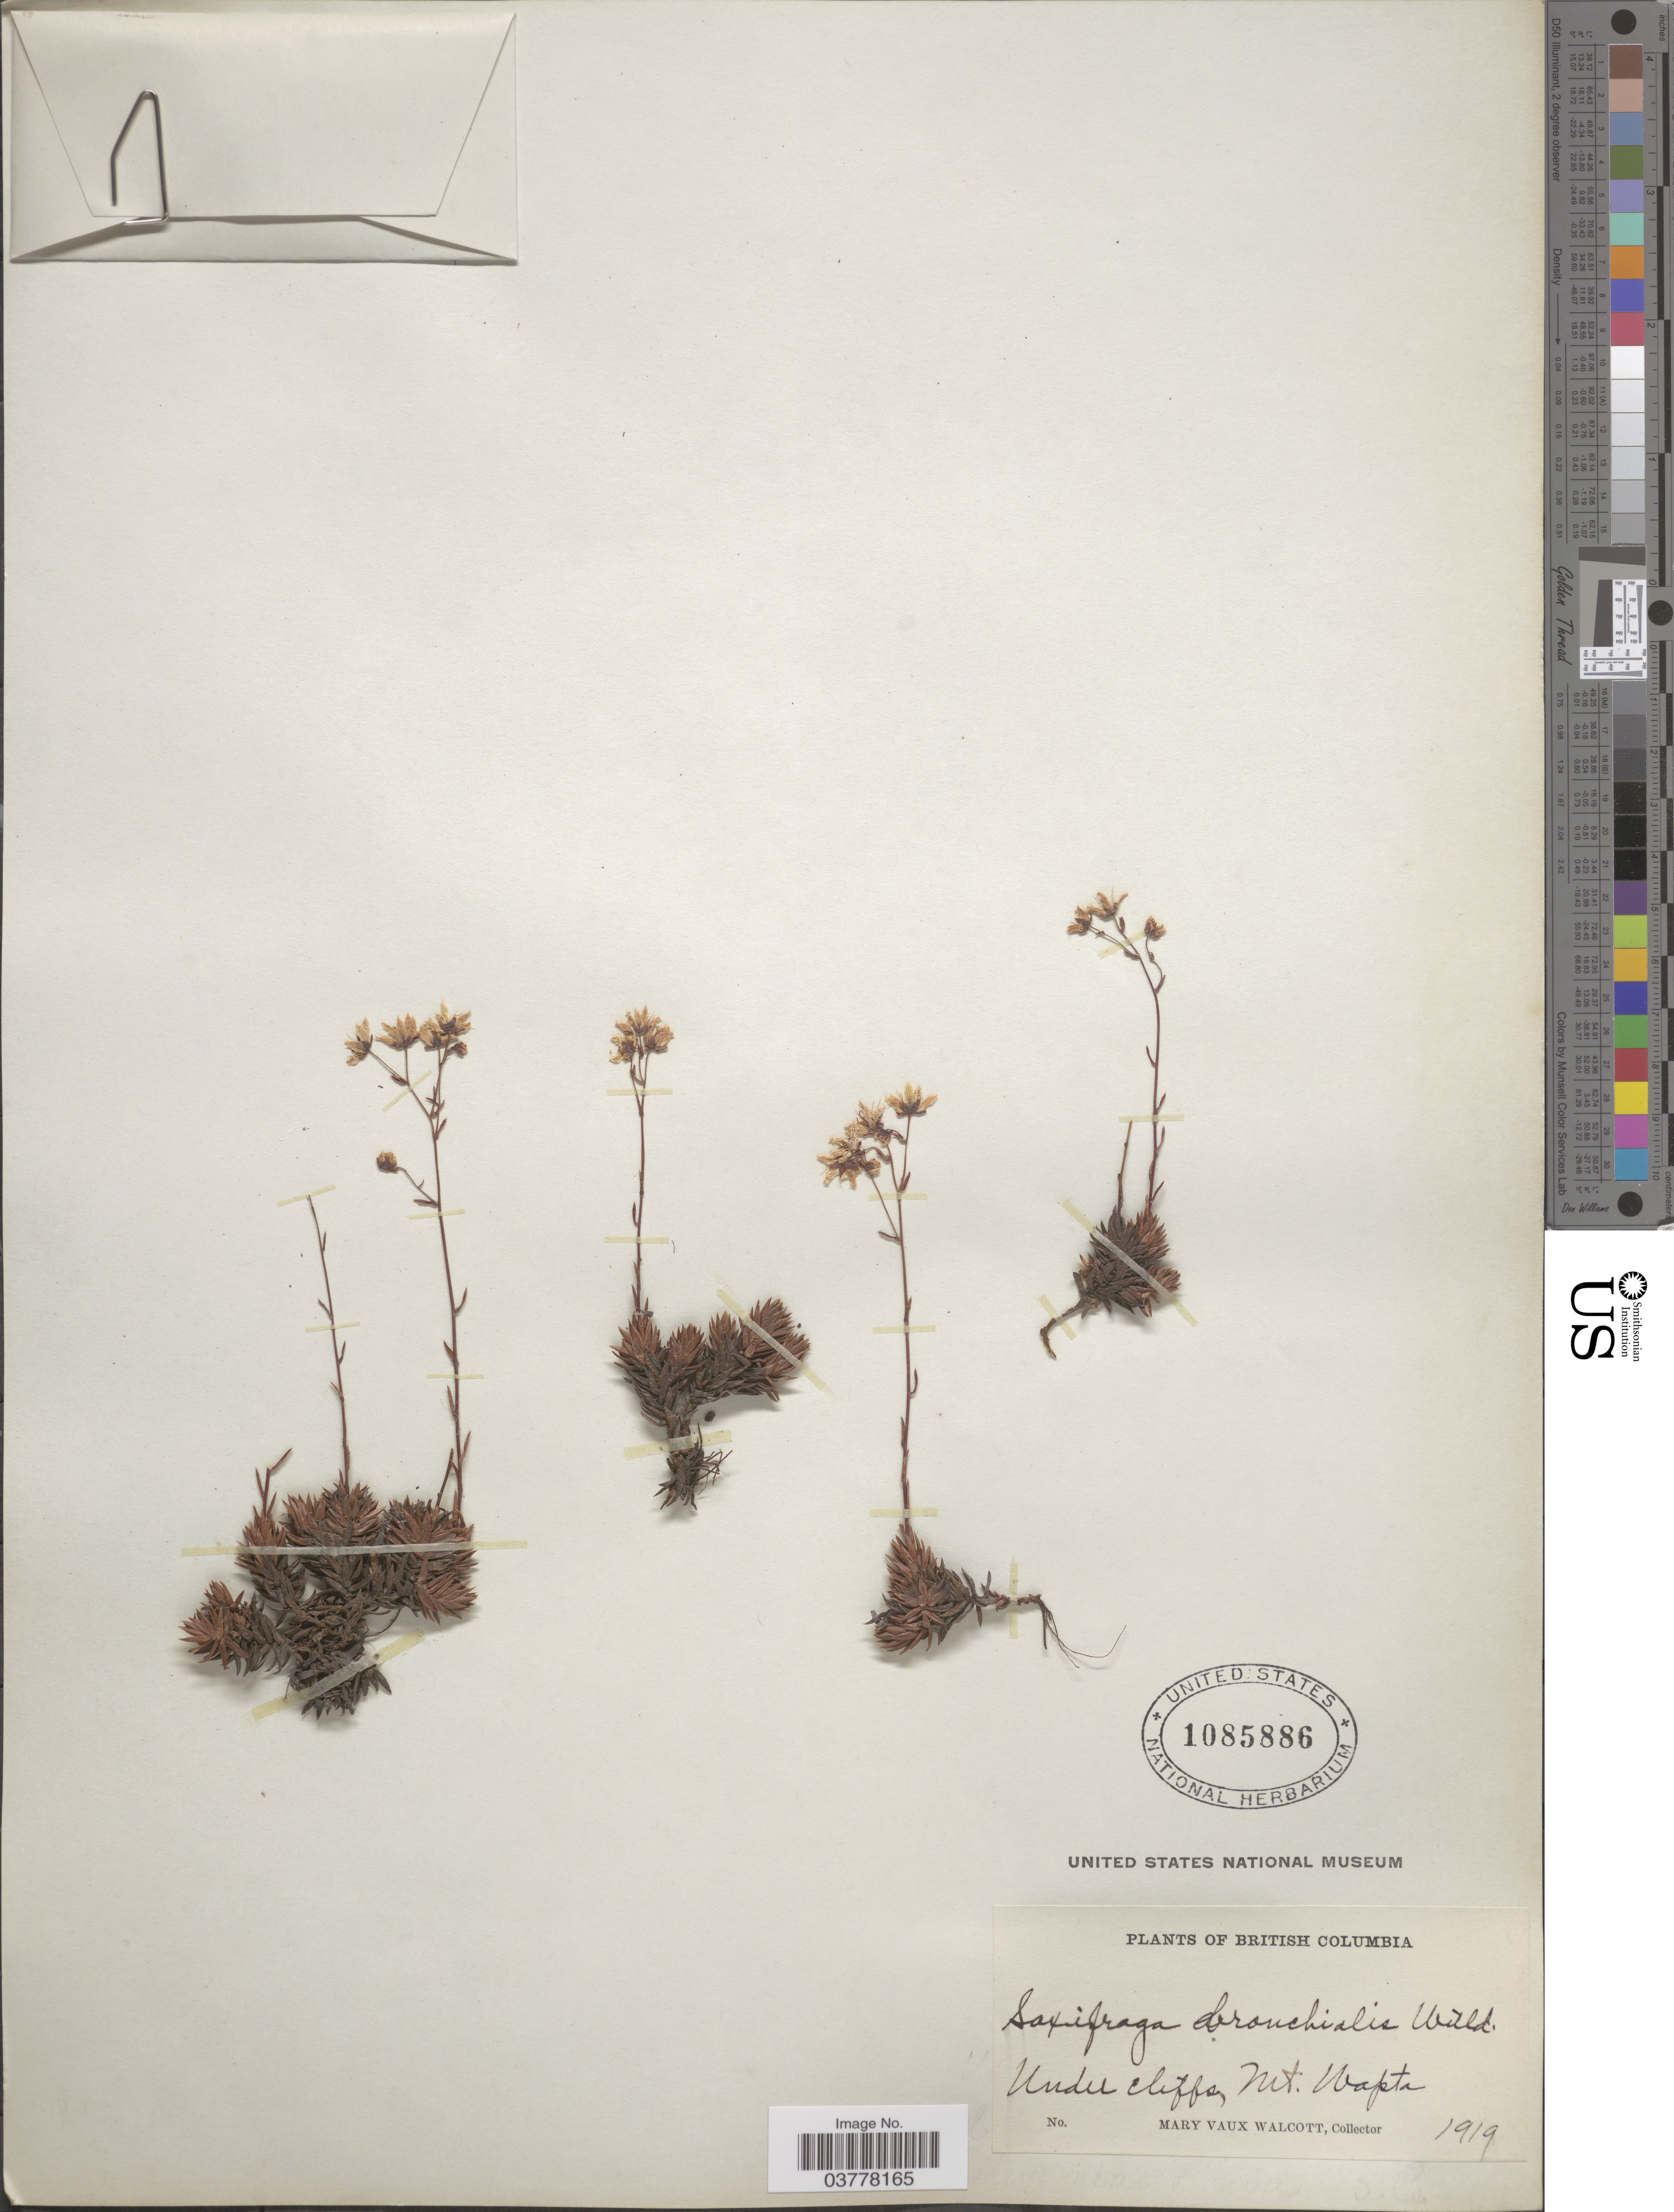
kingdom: Plantae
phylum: Tracheophyta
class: Magnoliopsida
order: Saxifragales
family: Saxifragaceae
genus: Saxifraga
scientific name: Saxifraga bronchialis subsp. austromontana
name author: (Wiegand) Piper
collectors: M. Walcott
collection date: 1919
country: Canada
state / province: British Columbia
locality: Under cliffs, Mt. Wapta.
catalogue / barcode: US 1085886